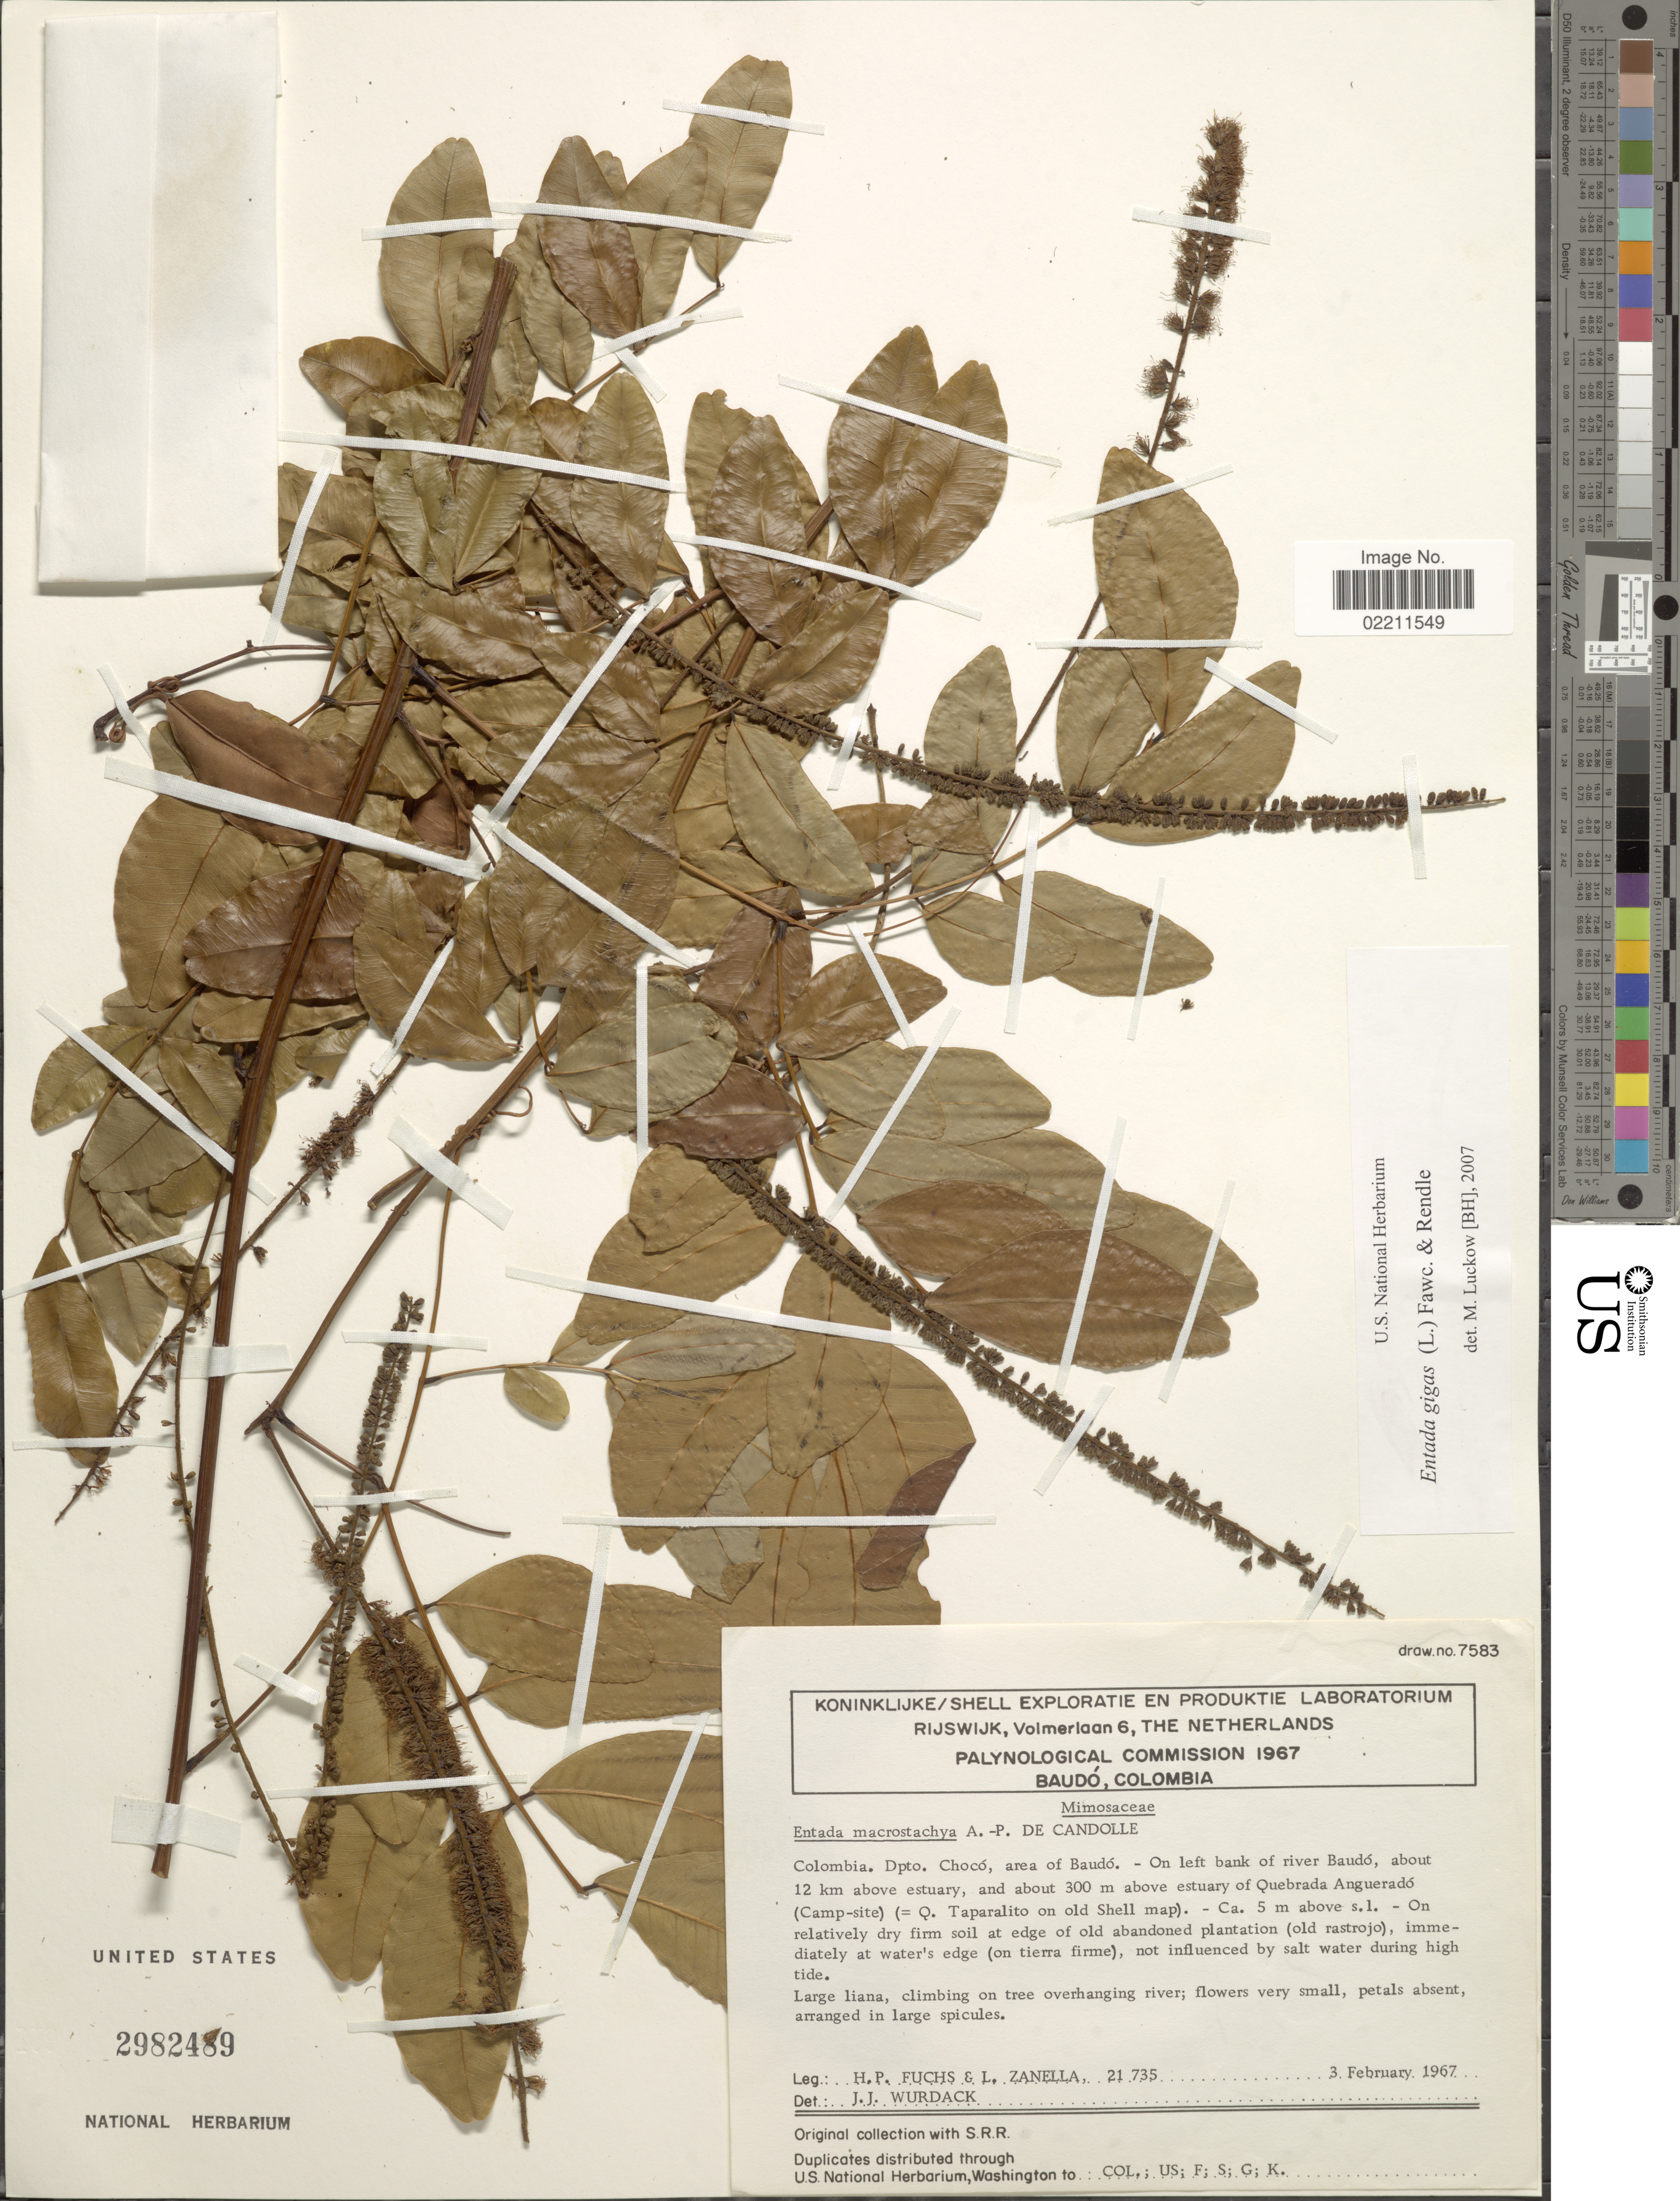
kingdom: Plantae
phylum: Tracheophyta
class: Magnoliopsida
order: Fabales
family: Fabaceae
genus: Entada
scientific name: Entada gigas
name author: (L.) Fawc. & Rendle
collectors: H. P. Fuchs & L. Zanella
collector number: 21735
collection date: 1967-02-03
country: Colombia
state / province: Chocó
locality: Colombia. Dpto. Choco, area of Baudo. - on left ban of river Baudo, about 12 km above estuary, and about 300 m above estuary of Quebrada Anguerado (Camp-site).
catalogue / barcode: US 2982489